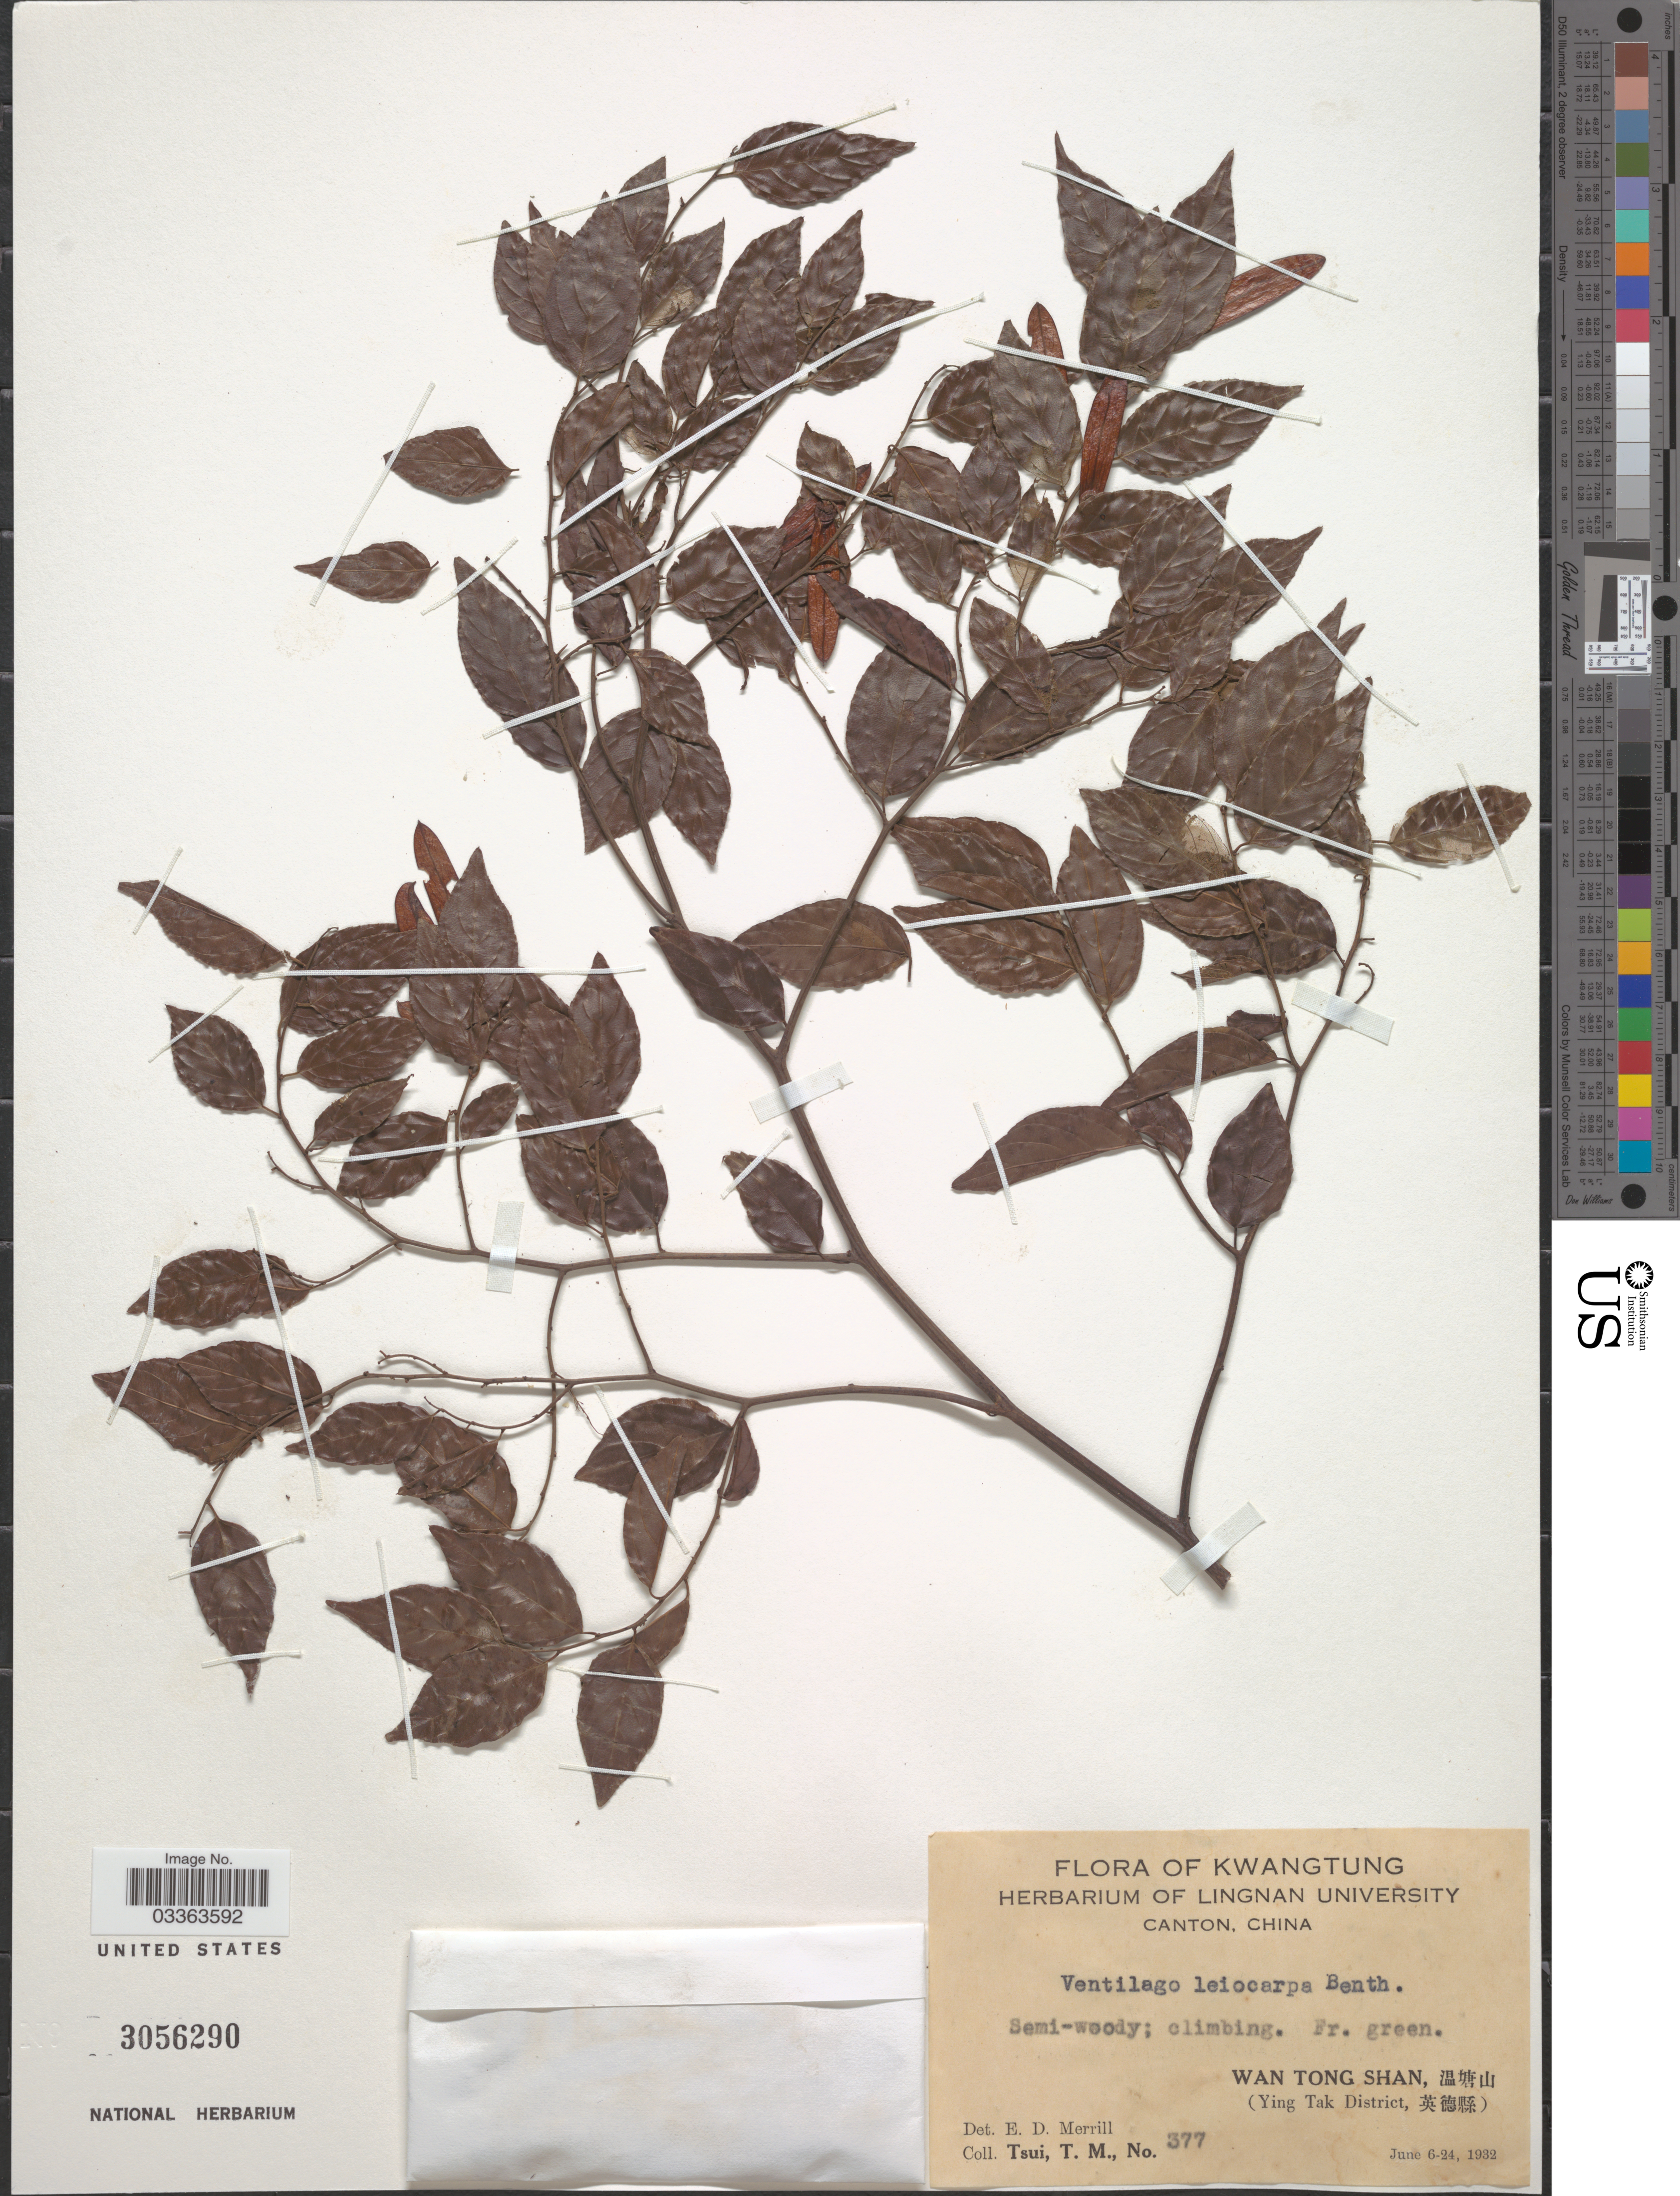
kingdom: Plantae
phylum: Tracheophyta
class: Magnoliopsida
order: Rosales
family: Rhamnaceae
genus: Ventilago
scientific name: Ventilago leiocarpa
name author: Benth.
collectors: T. Tsui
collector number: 377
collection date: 1932-06-06/1932-06-24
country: China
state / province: Guangdong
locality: Kwatung.Wan Tong Shan, (Ying Tak District.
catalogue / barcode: US 3056290